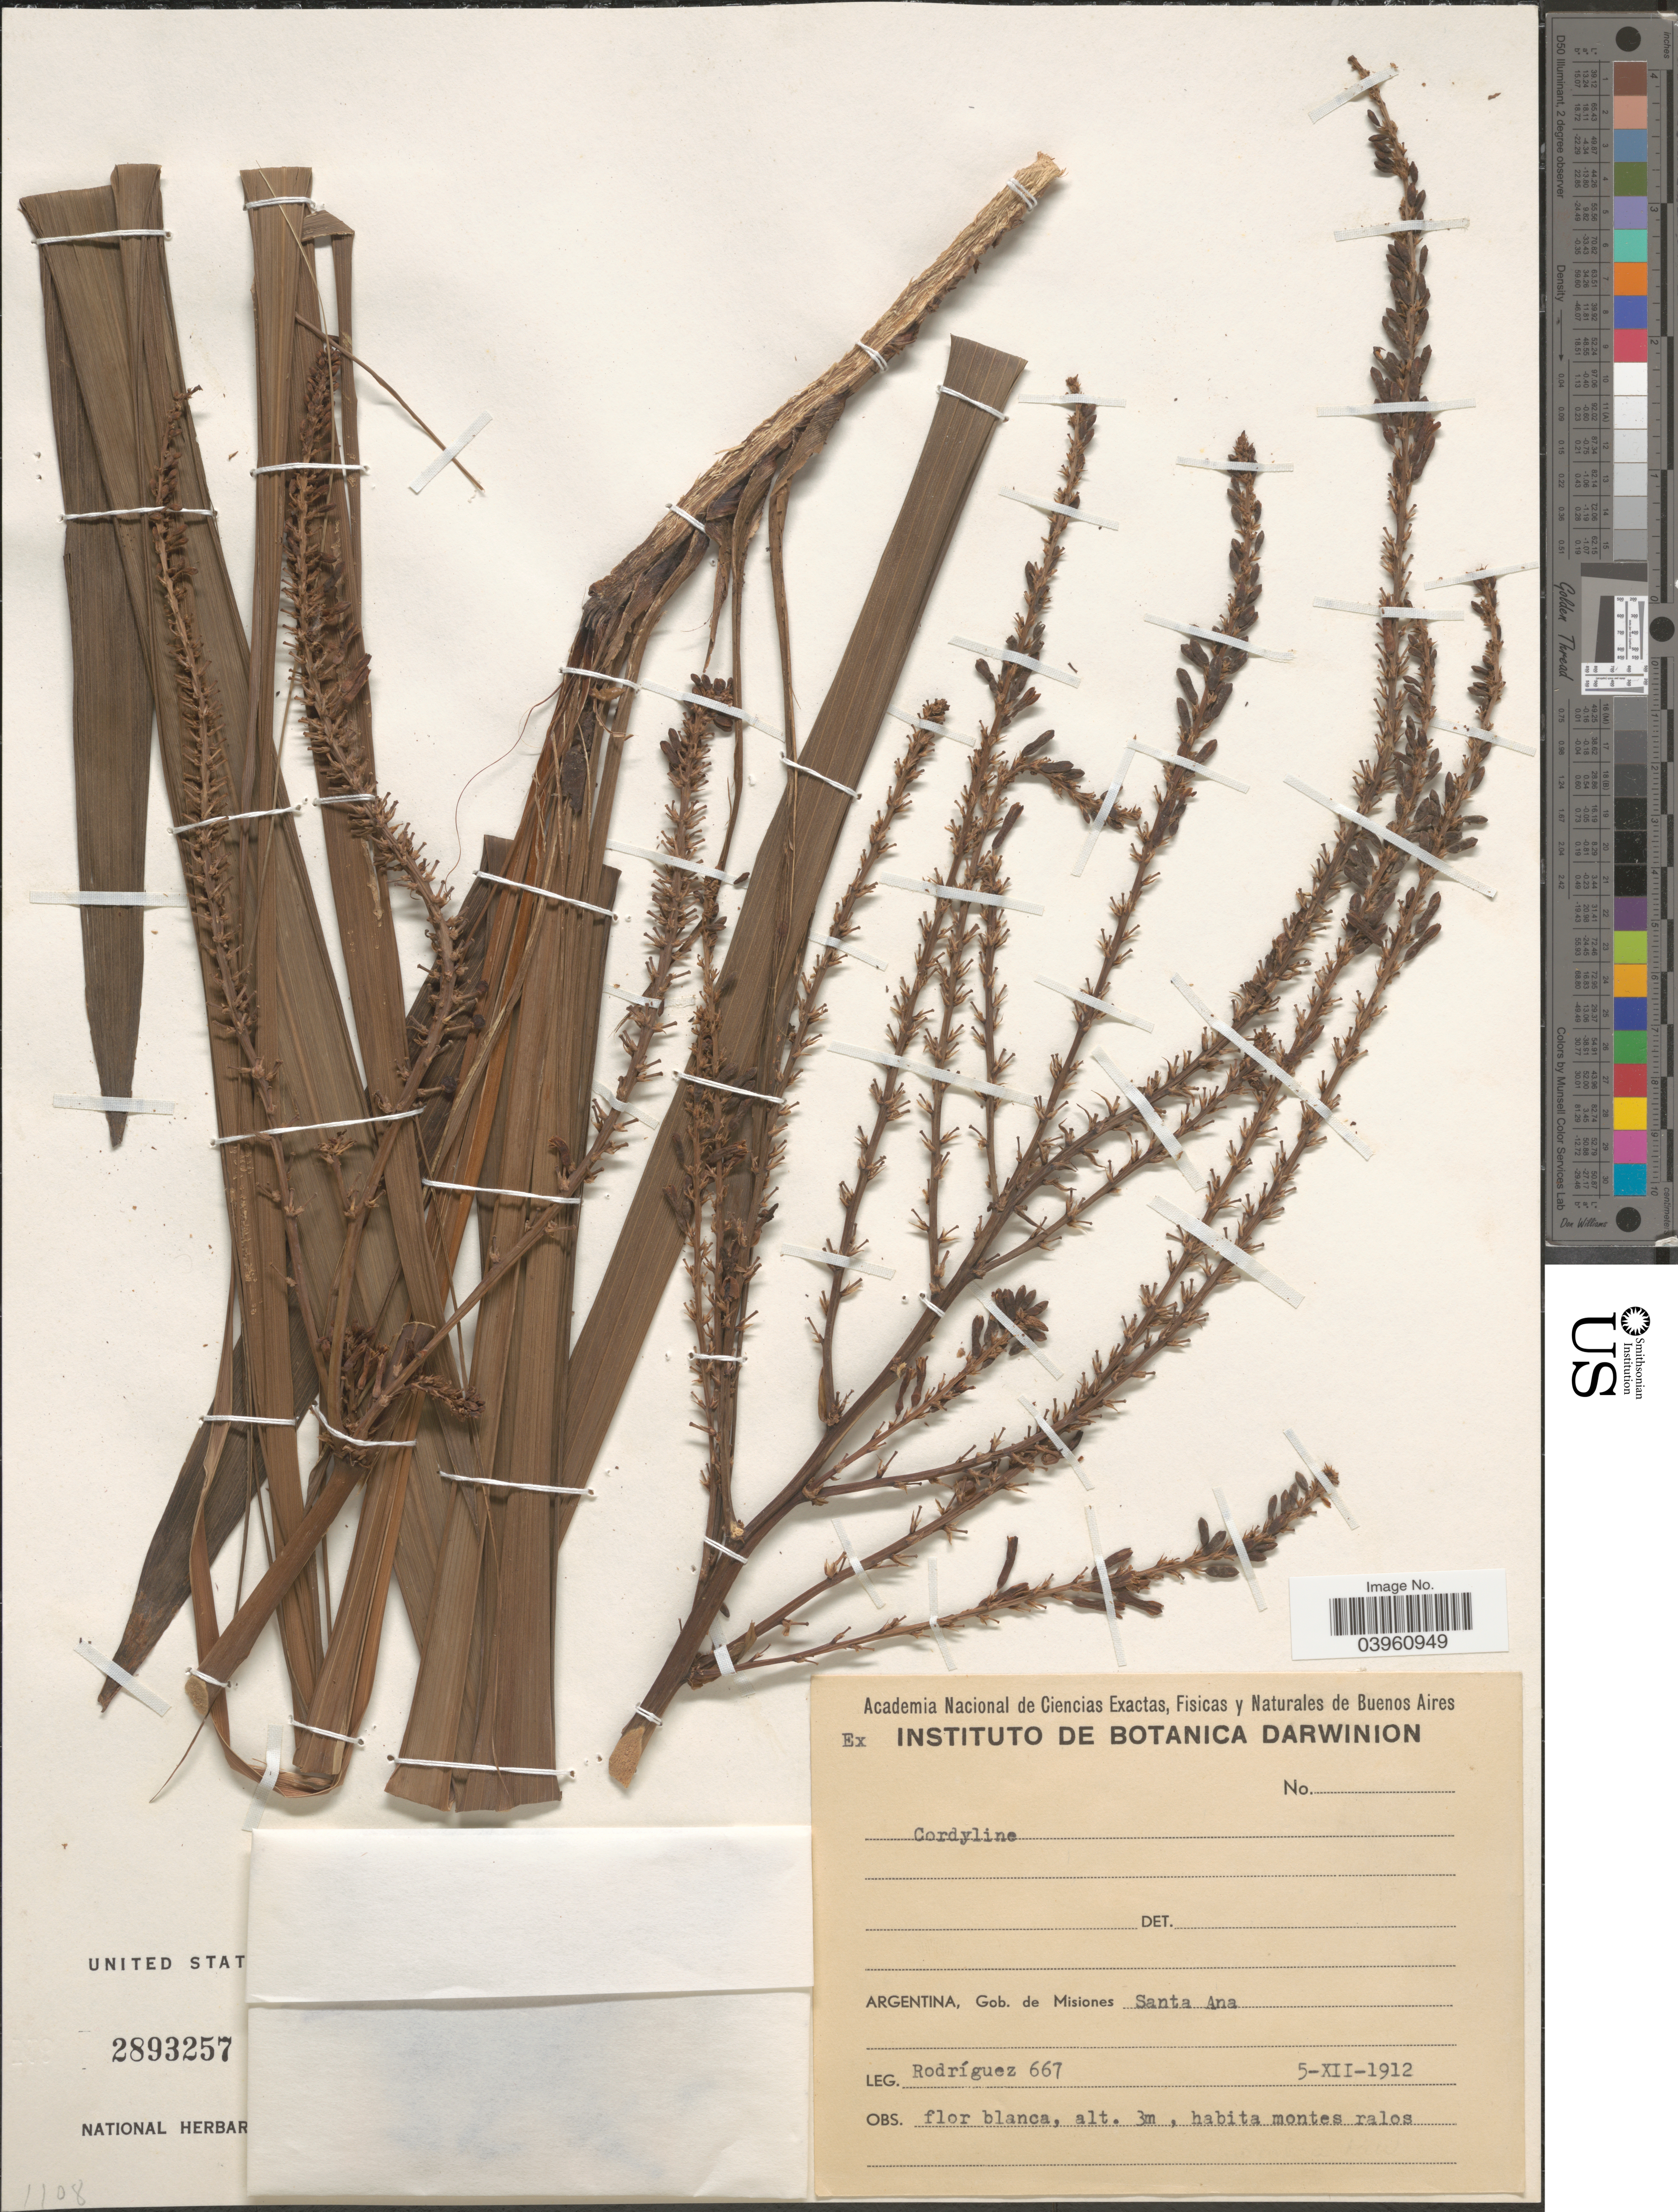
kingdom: Plantae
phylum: Tracheophyta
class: Liliopsida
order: Asparagales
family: Asparagaceae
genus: Cordyline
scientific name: Cordyline sp.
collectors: Rodriguez, --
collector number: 667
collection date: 1912-12-05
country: Argentina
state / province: Misiones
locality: Gob. de Misiones. Santa Ana.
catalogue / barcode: US 2893257